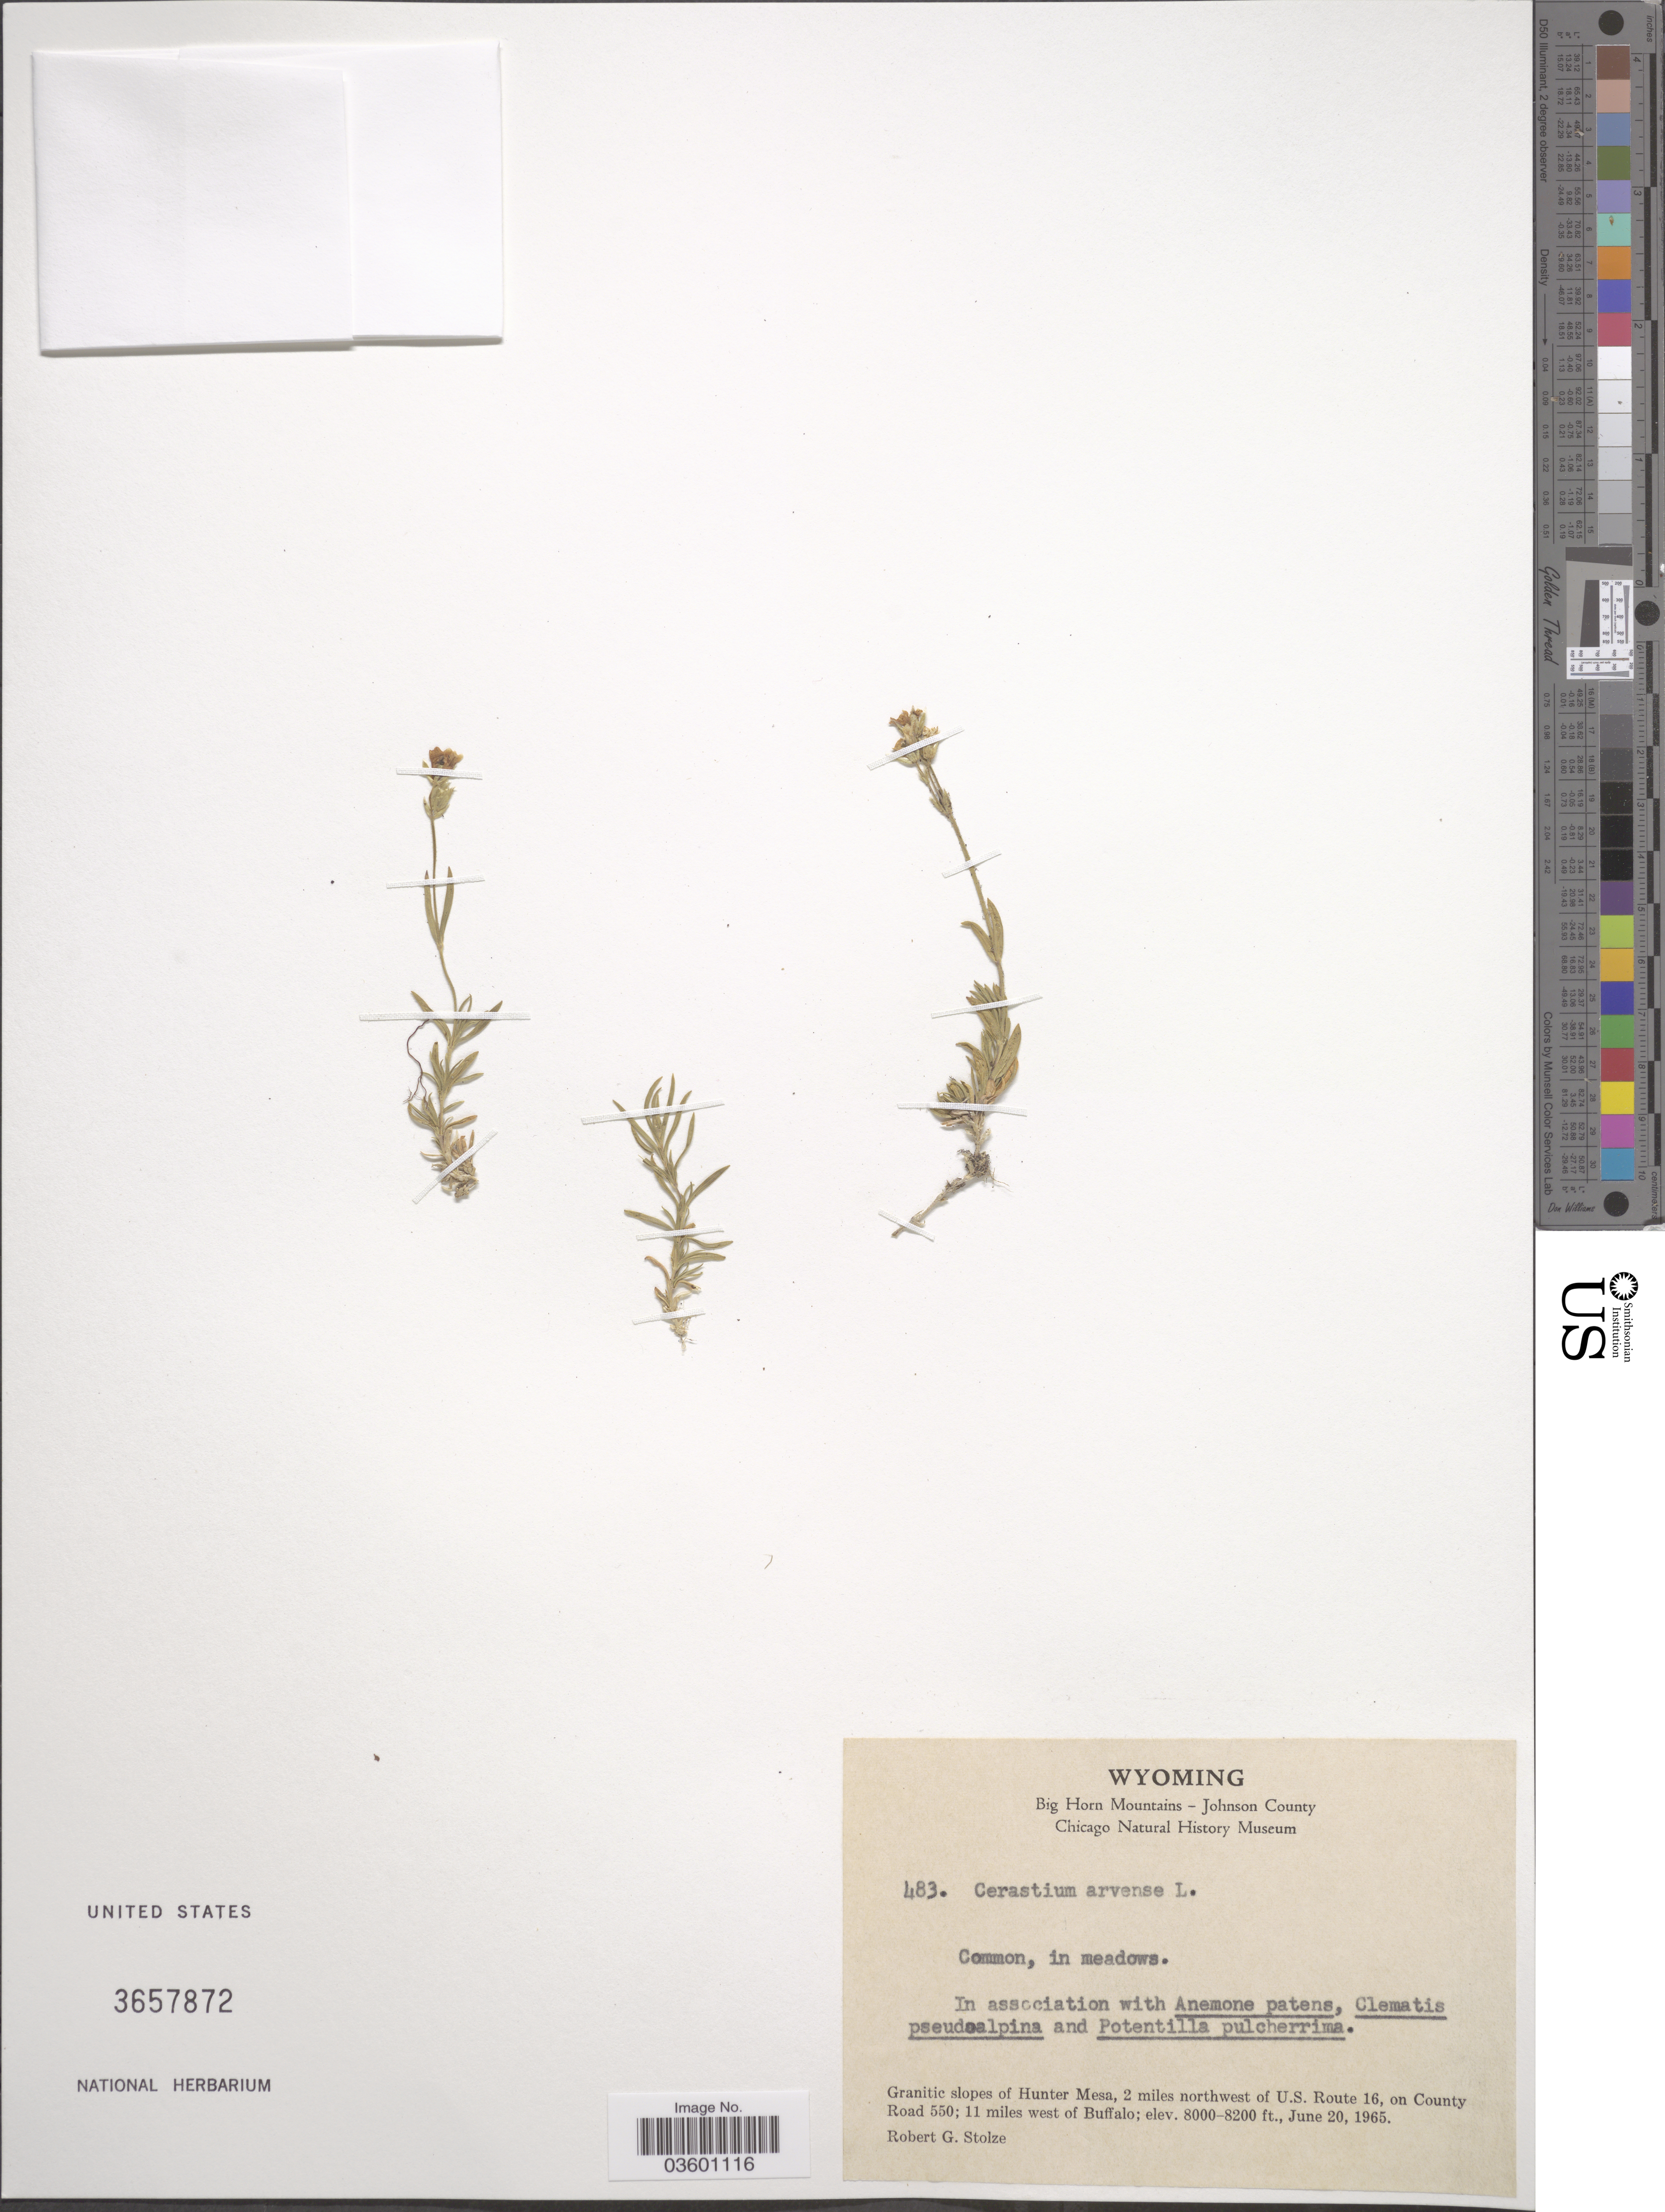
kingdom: Plantae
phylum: Tracheophyta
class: Magnoliopsida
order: Caryophyllales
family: Caryophyllaceae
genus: Cerastium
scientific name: Cerastium arvense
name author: L.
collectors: R. G. Stolze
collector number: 483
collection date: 1965-06-20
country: United States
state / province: Wyoming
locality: Big Horn Mountains - Johnson County. Granitic slopes of Hunter Mesa, 2 miles northwest of U. S. Route 16, on County Road 550; 11 miles west of Buffalo.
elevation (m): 2438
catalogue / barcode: US 3657872